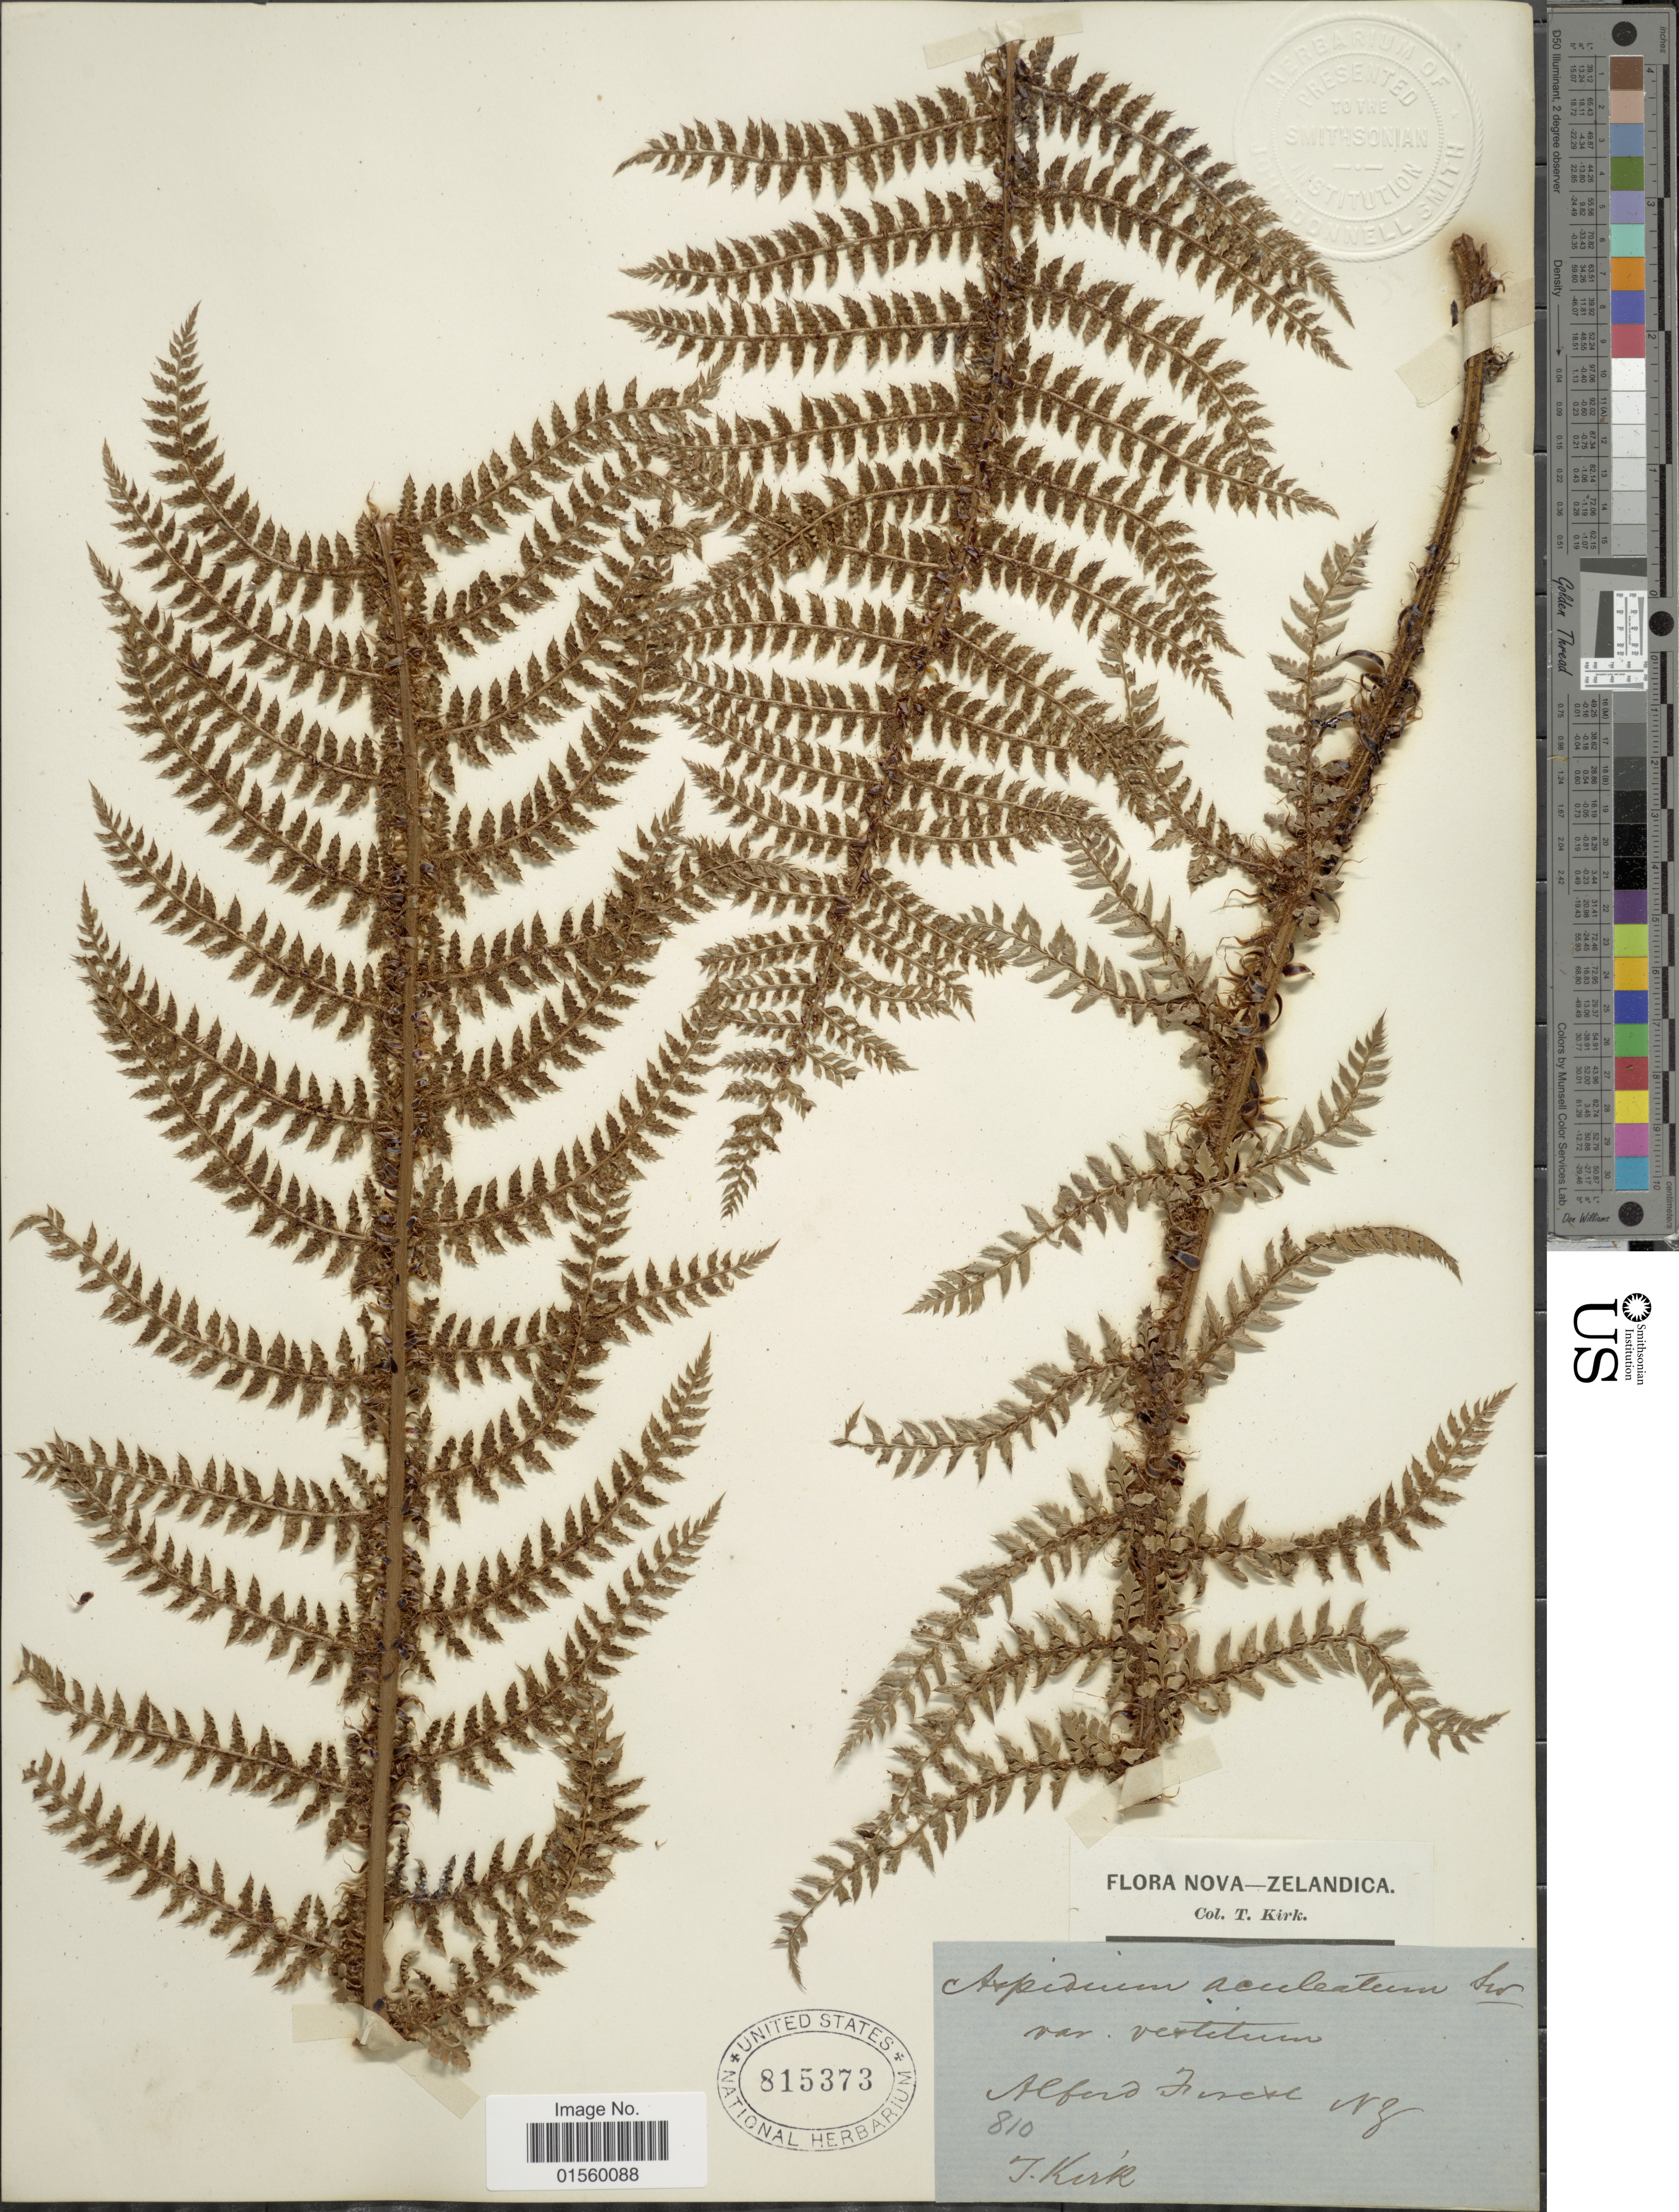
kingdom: Plantae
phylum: Tracheophyta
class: Polypodiopsida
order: Polypodiales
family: Dryopteridaceae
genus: Polystichum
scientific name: Polystichum vestitum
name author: (Sw.) C. Presl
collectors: T. Kirk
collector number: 810?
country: New Zealand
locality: Nova-Zelandica, Alfaro Finch, NZ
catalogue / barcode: US 815373